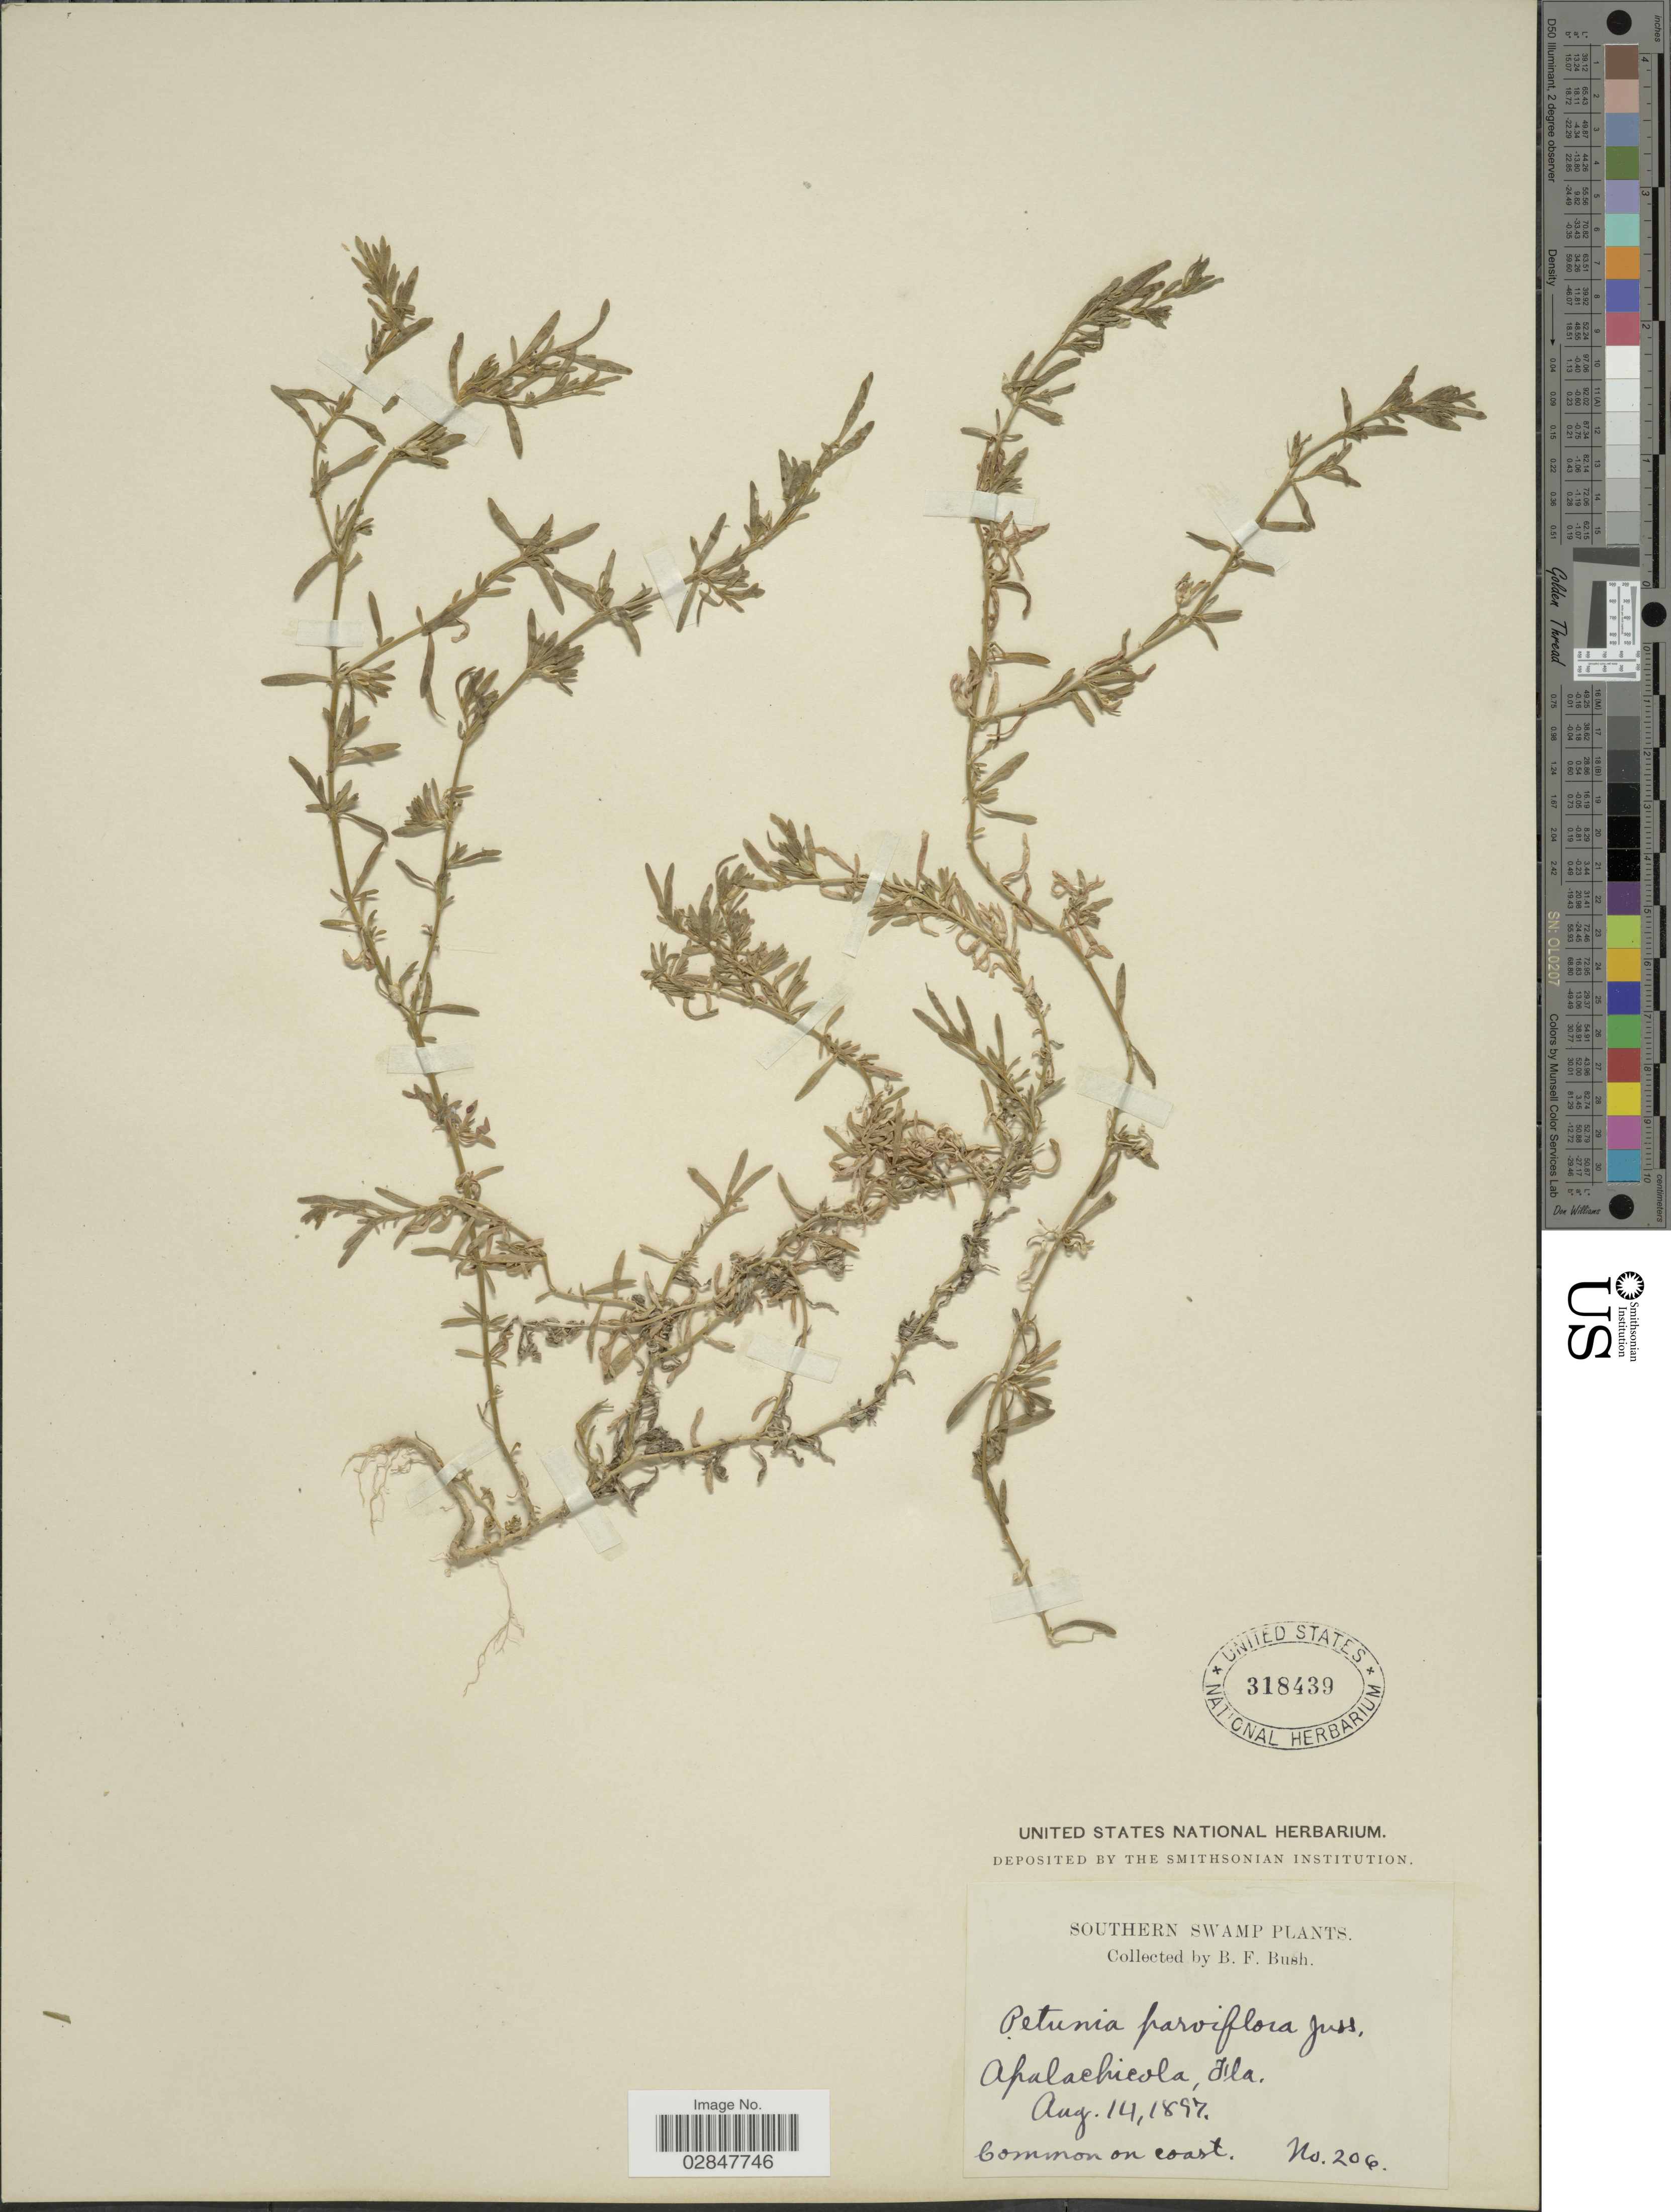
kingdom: Plantae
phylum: Tracheophyta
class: Magnoliopsida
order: Solanales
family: Solanaceae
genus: Petunia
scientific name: Petunia parviflora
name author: Juss.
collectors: B. F. Bush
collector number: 206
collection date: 1897-08-14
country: United States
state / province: Florida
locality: Southern Swamp, Apalachicola.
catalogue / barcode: US 318439